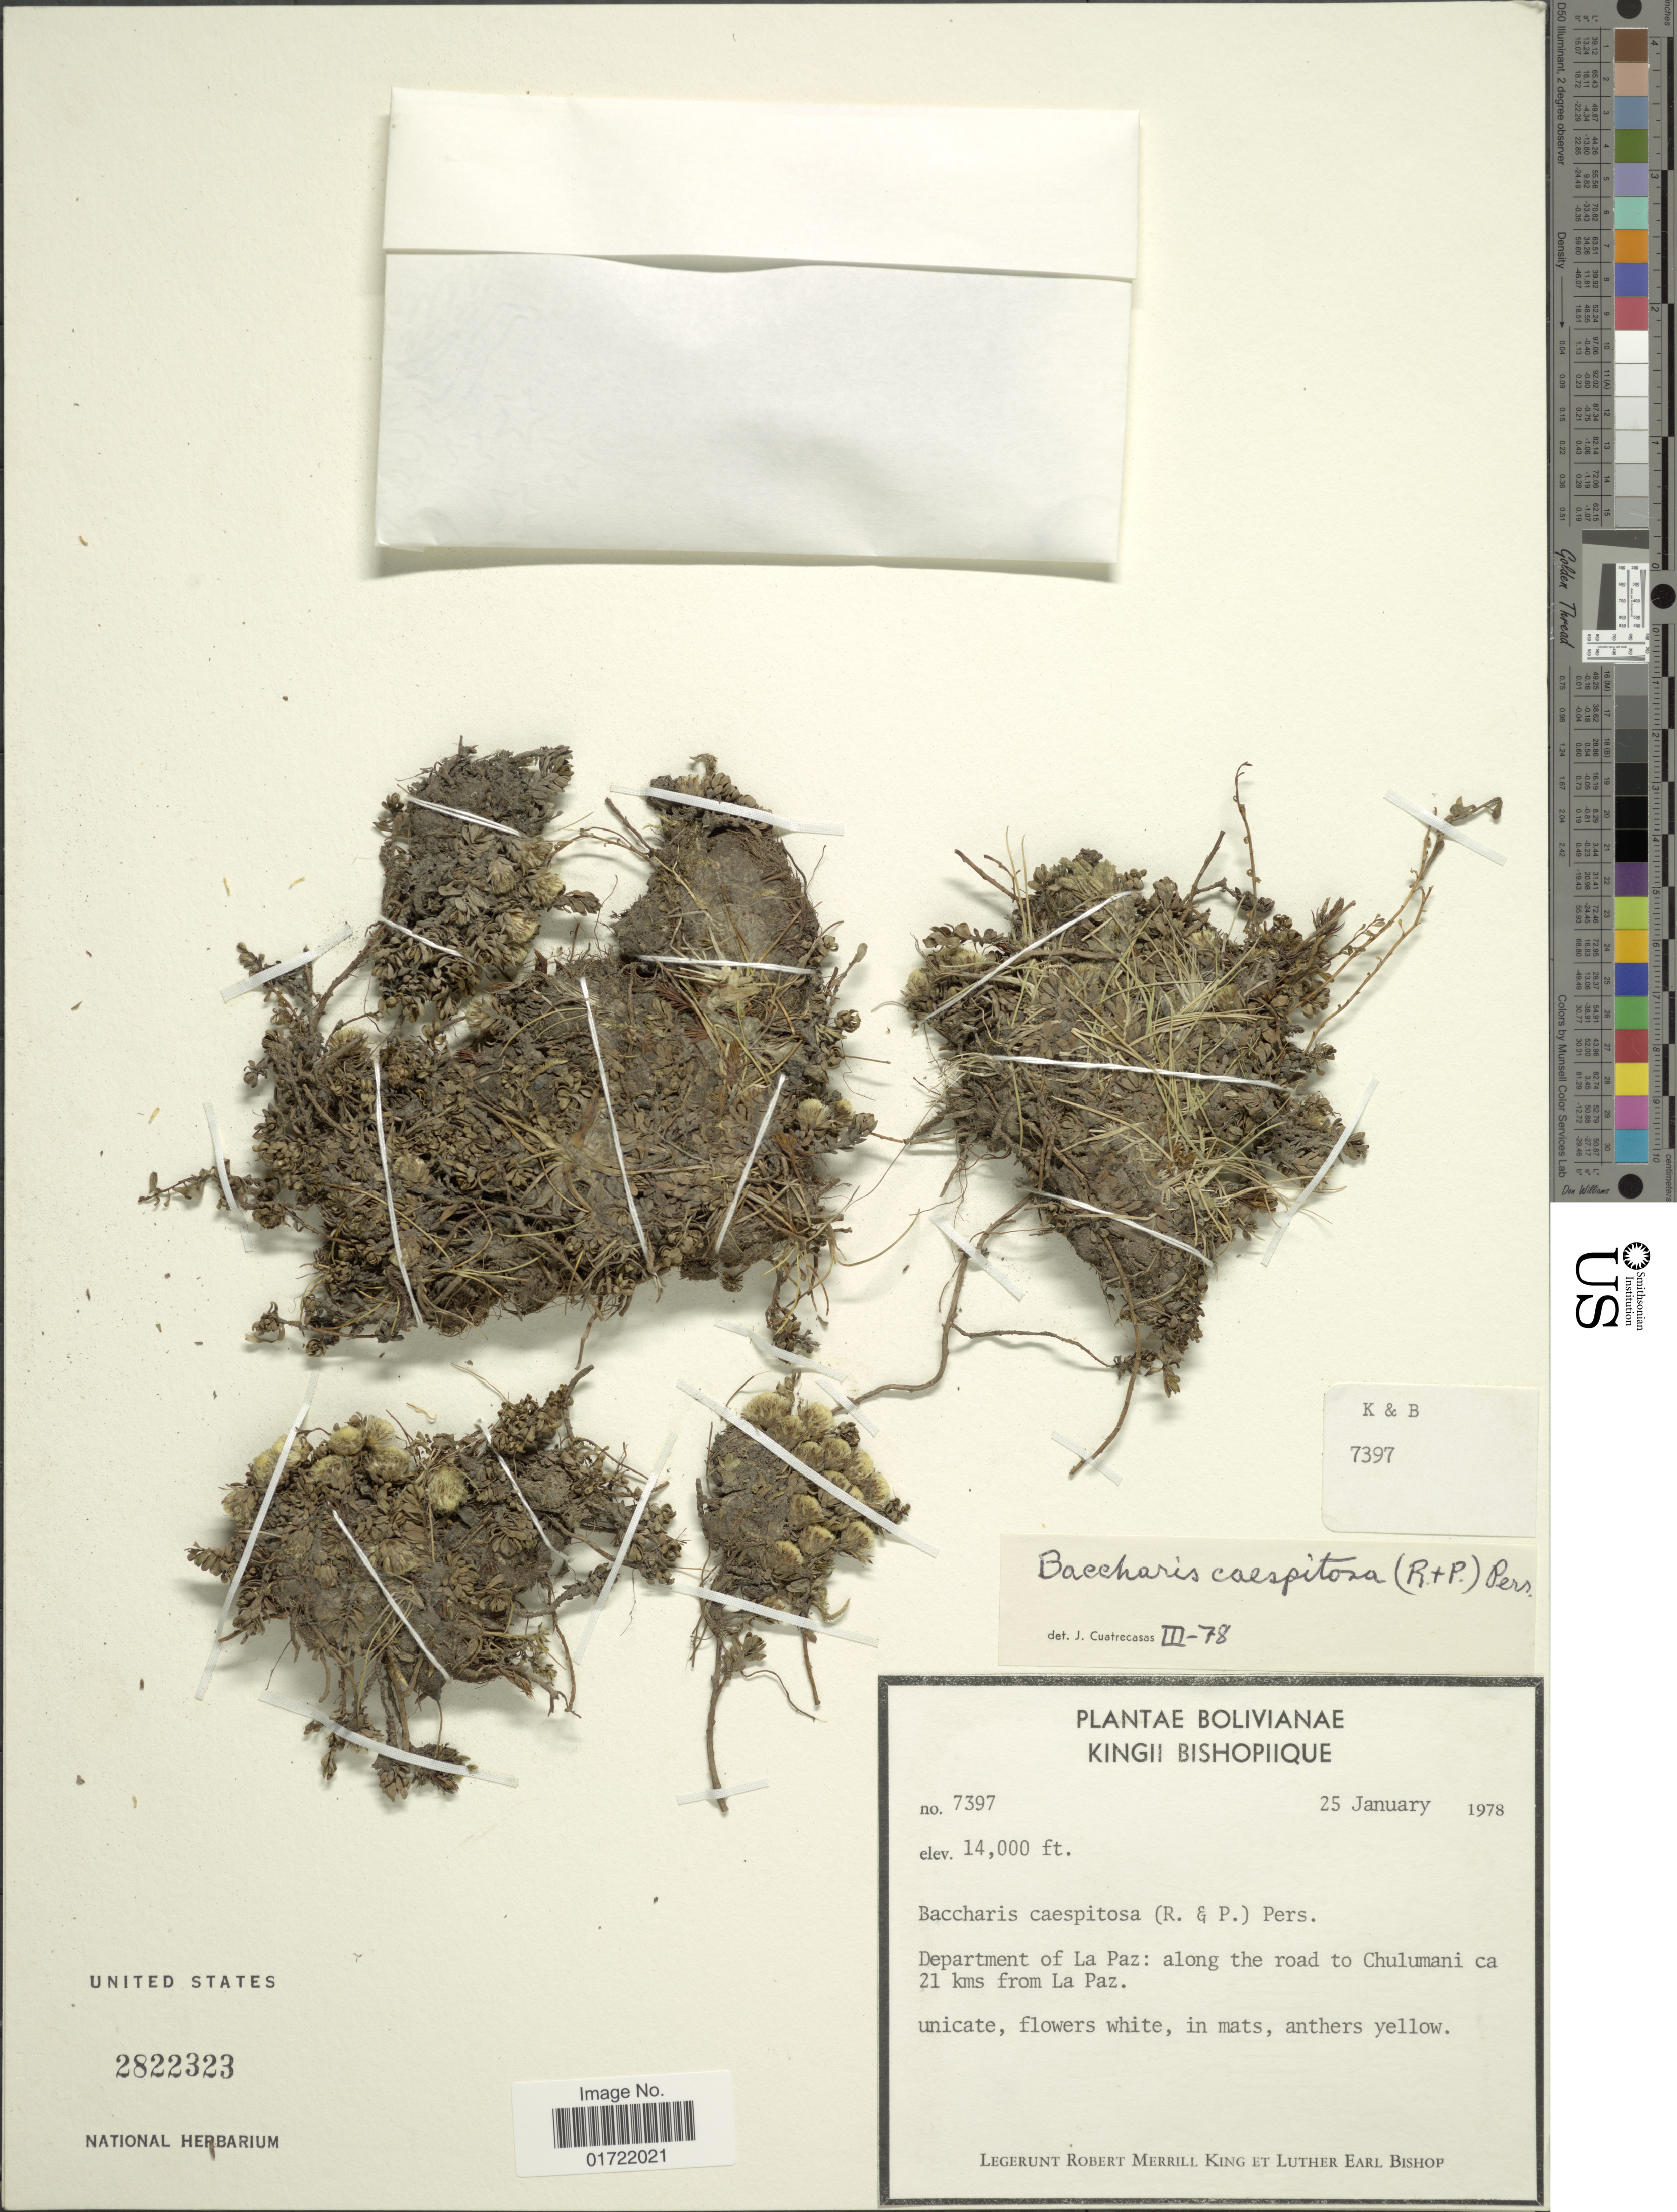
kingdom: Plantae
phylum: Tracheophyta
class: Magnoliopsida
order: Asterales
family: Asteraceae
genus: Baccharis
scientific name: Baccharis caespitosa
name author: (Ruiz & Pav.) Pers.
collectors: R. M. King & L. E. Bishop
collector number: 7397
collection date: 1978-01-25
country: Bolivia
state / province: La Paz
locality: Department of La Paz: along the road to Chulumani ca. 21 kms from La Paz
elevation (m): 4267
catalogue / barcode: US 2822323